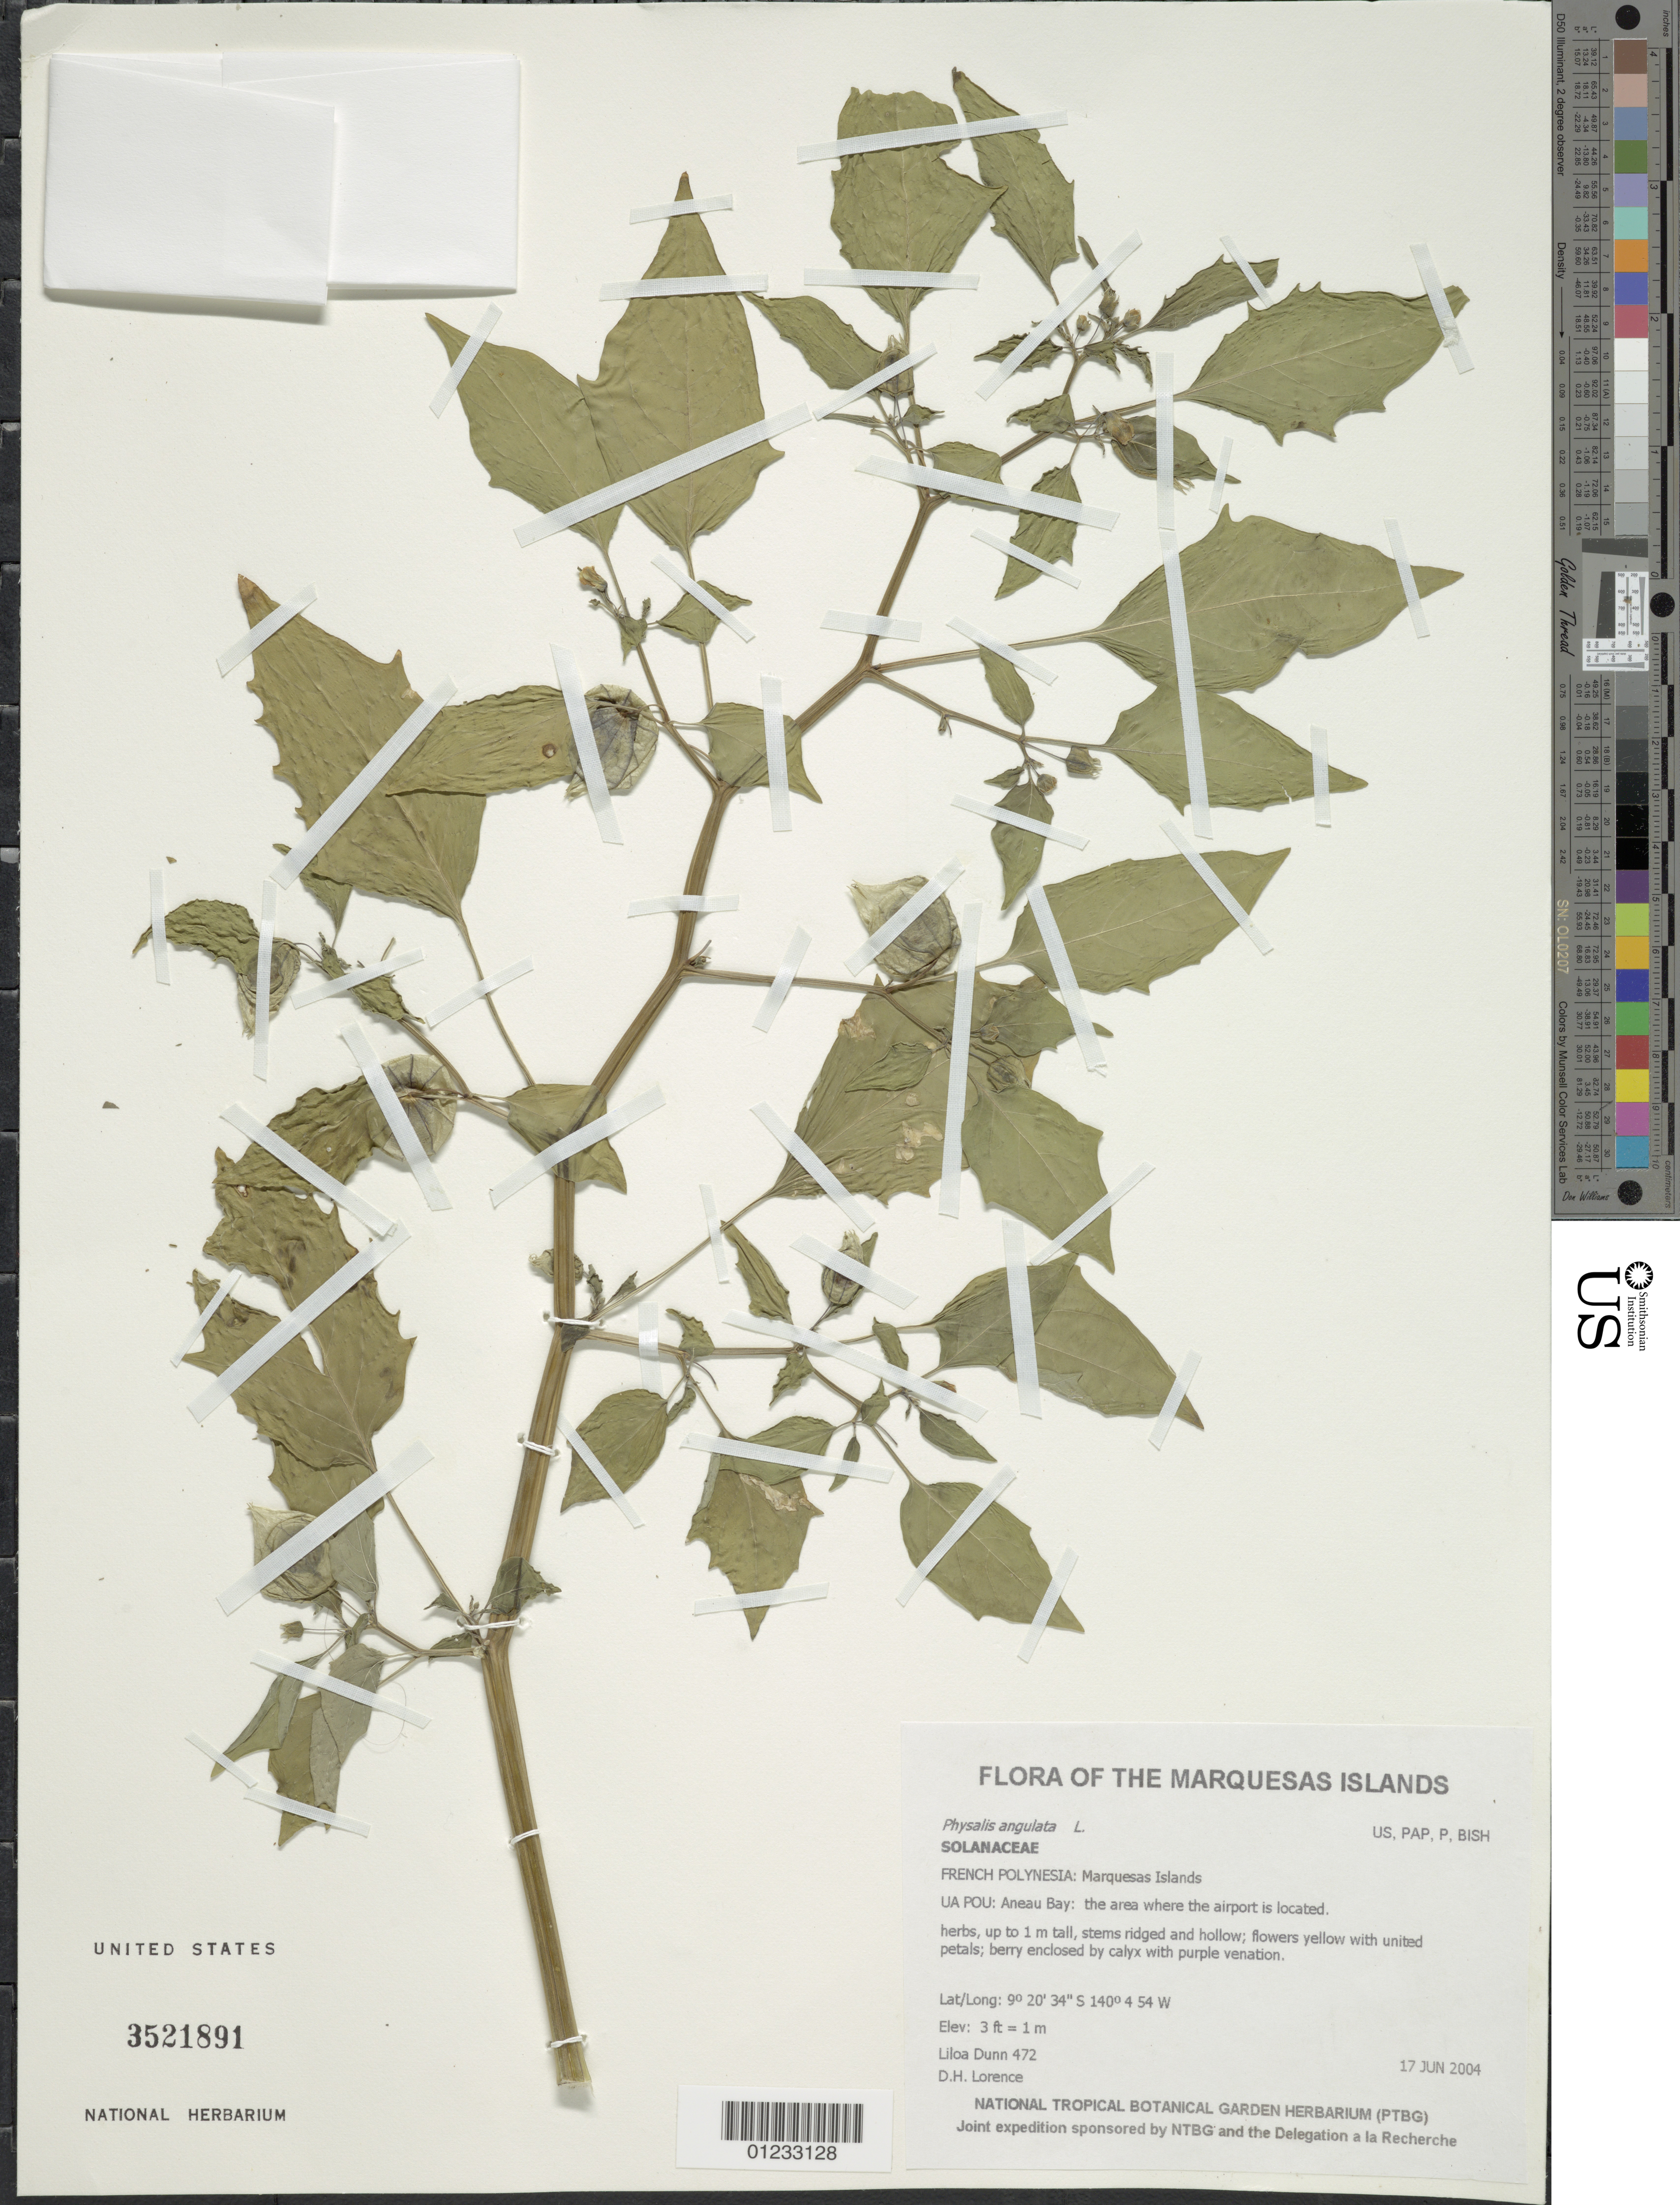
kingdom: Plantae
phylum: Tracheophyta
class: Magnoliopsida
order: Solanales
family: Solanaceae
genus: Physalis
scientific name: Physalis angulata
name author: L.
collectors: L. Dunn & D. Lorence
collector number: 472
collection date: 2004-06-17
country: French Polynesia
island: Ua Pou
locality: Aneau Bay: the area where the airport is located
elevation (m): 1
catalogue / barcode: US 3521891